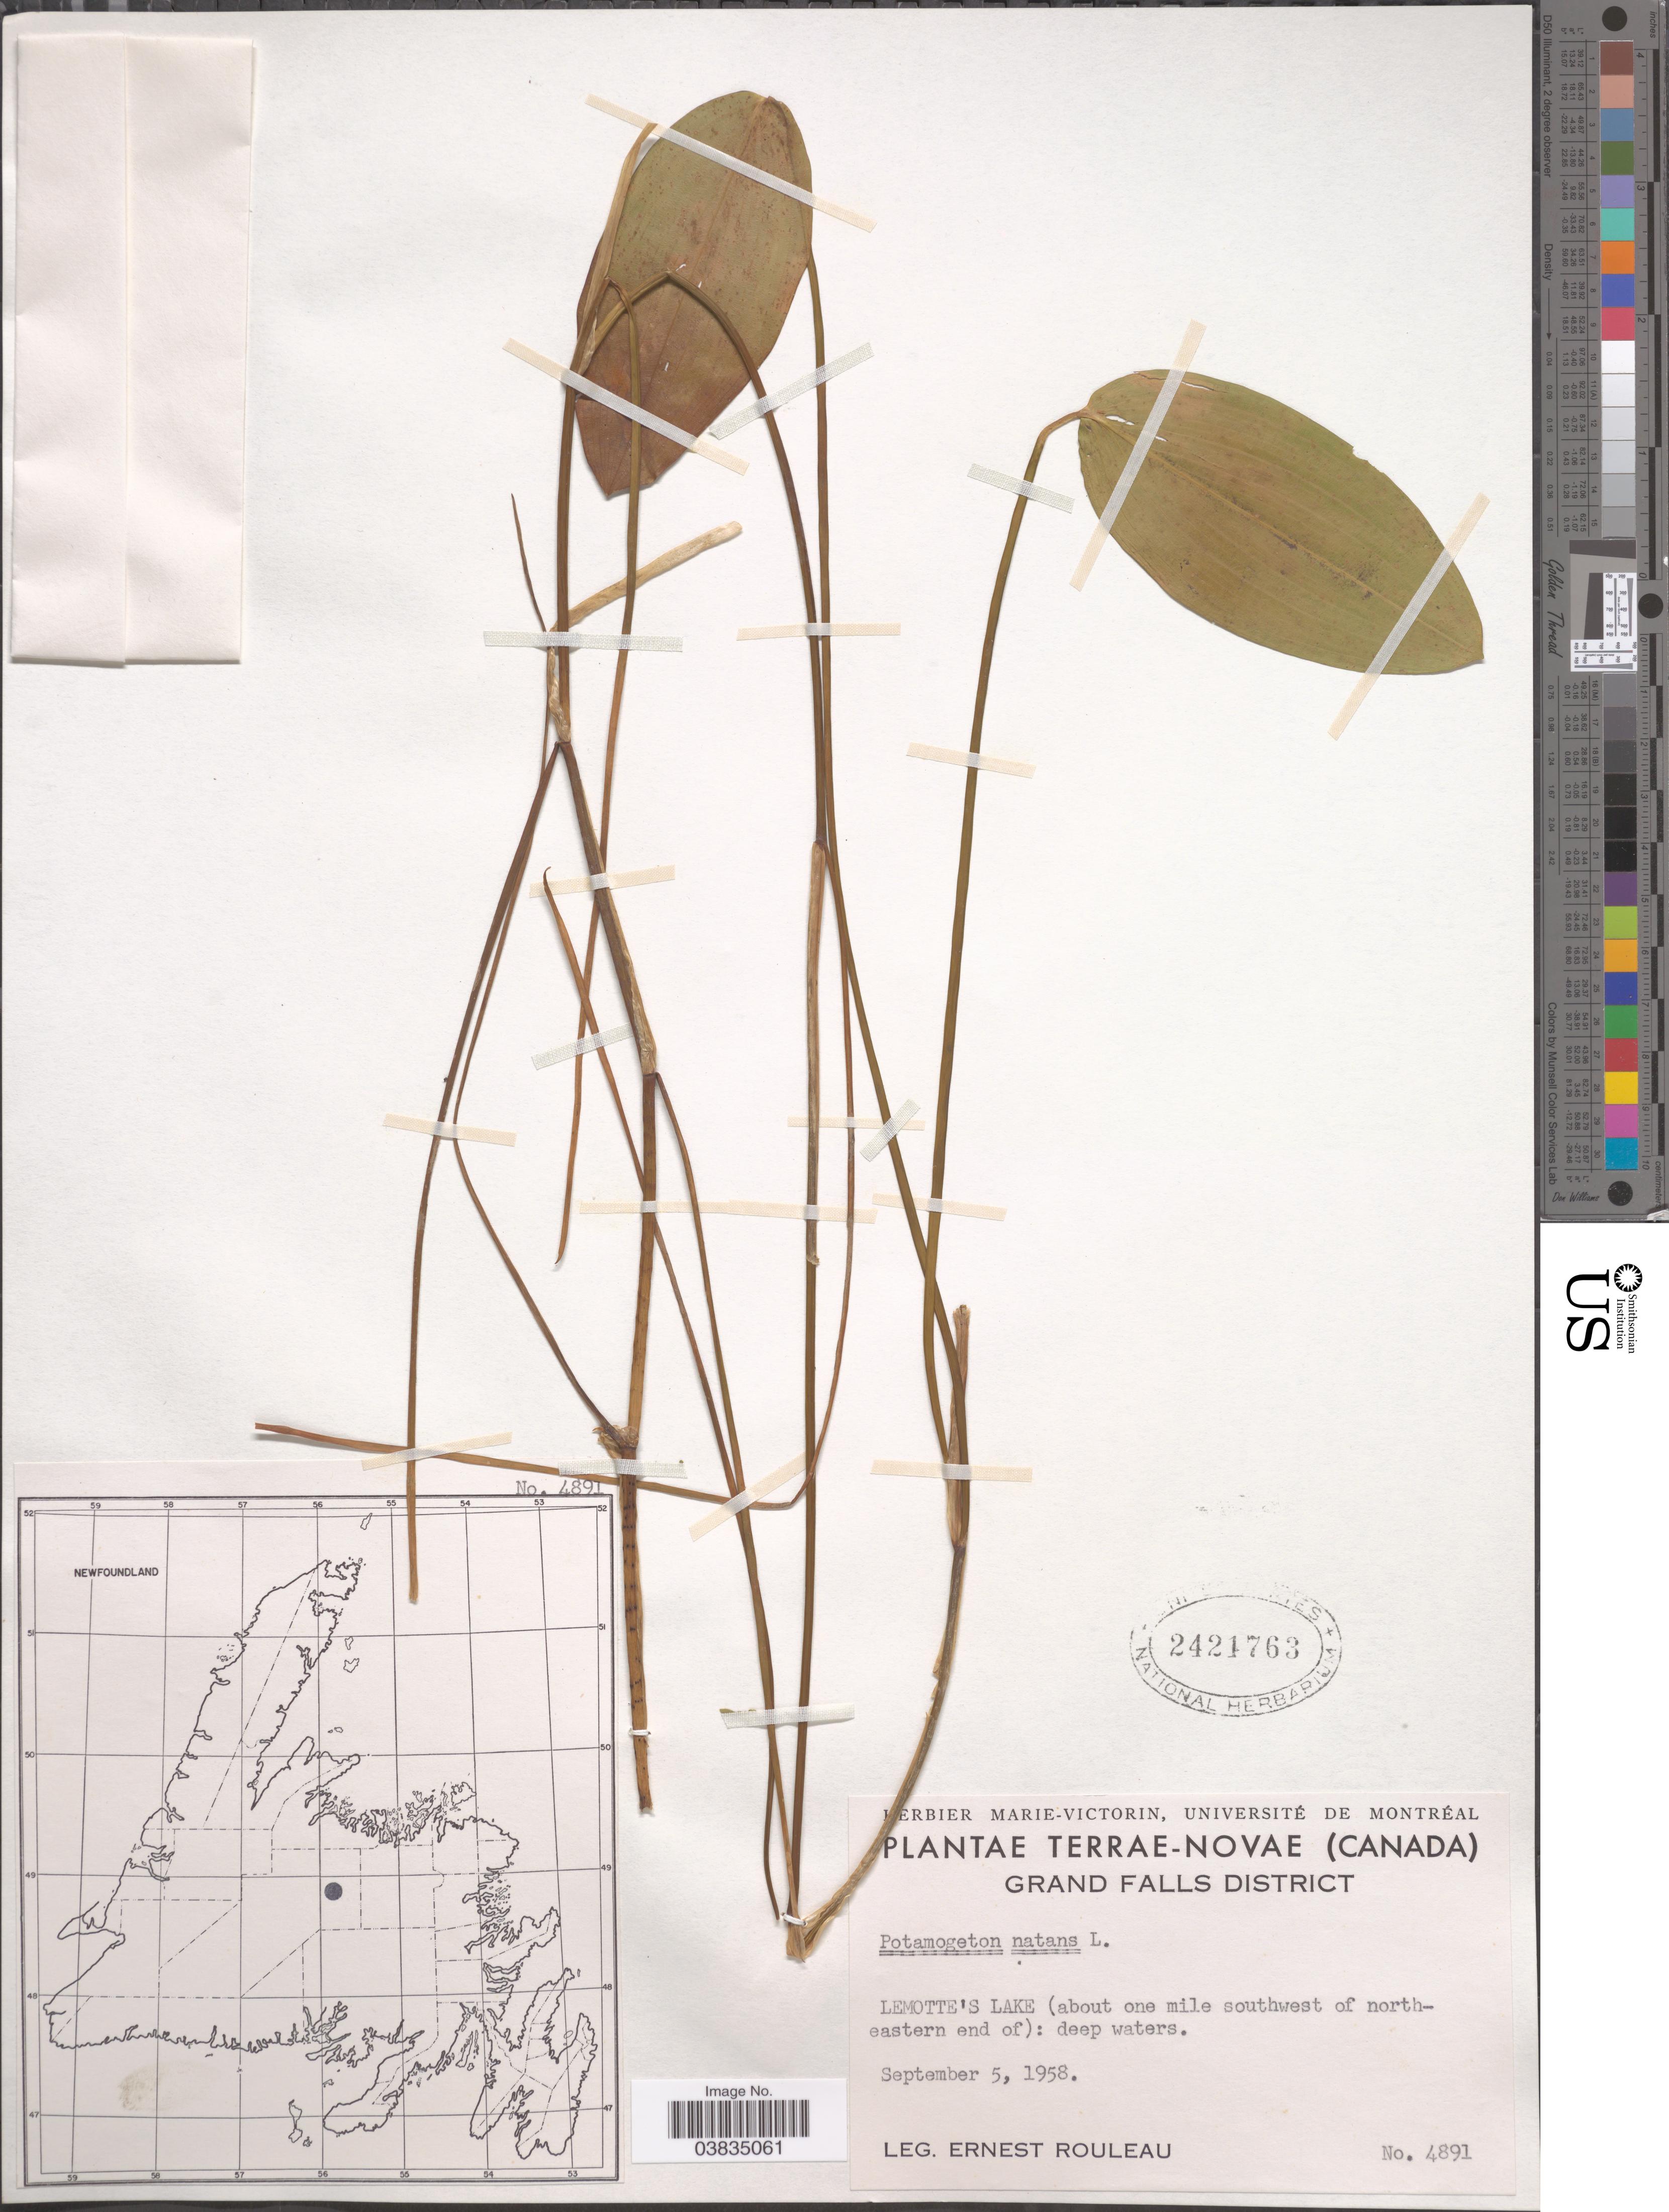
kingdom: Plantae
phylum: Tracheophyta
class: Liliopsida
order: Alismatales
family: Potamogetonaceae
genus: Potamogeton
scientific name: Potamogeton natans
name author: L.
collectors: E. Rouleau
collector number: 4891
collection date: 1958-09-05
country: Canada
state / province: Newfoundland and Labrador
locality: Terrae-Novae. Grand Falls District. Lemotte's Lake (about one mile southwest of northeastern end of): deep waters.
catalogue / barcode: US 2421763